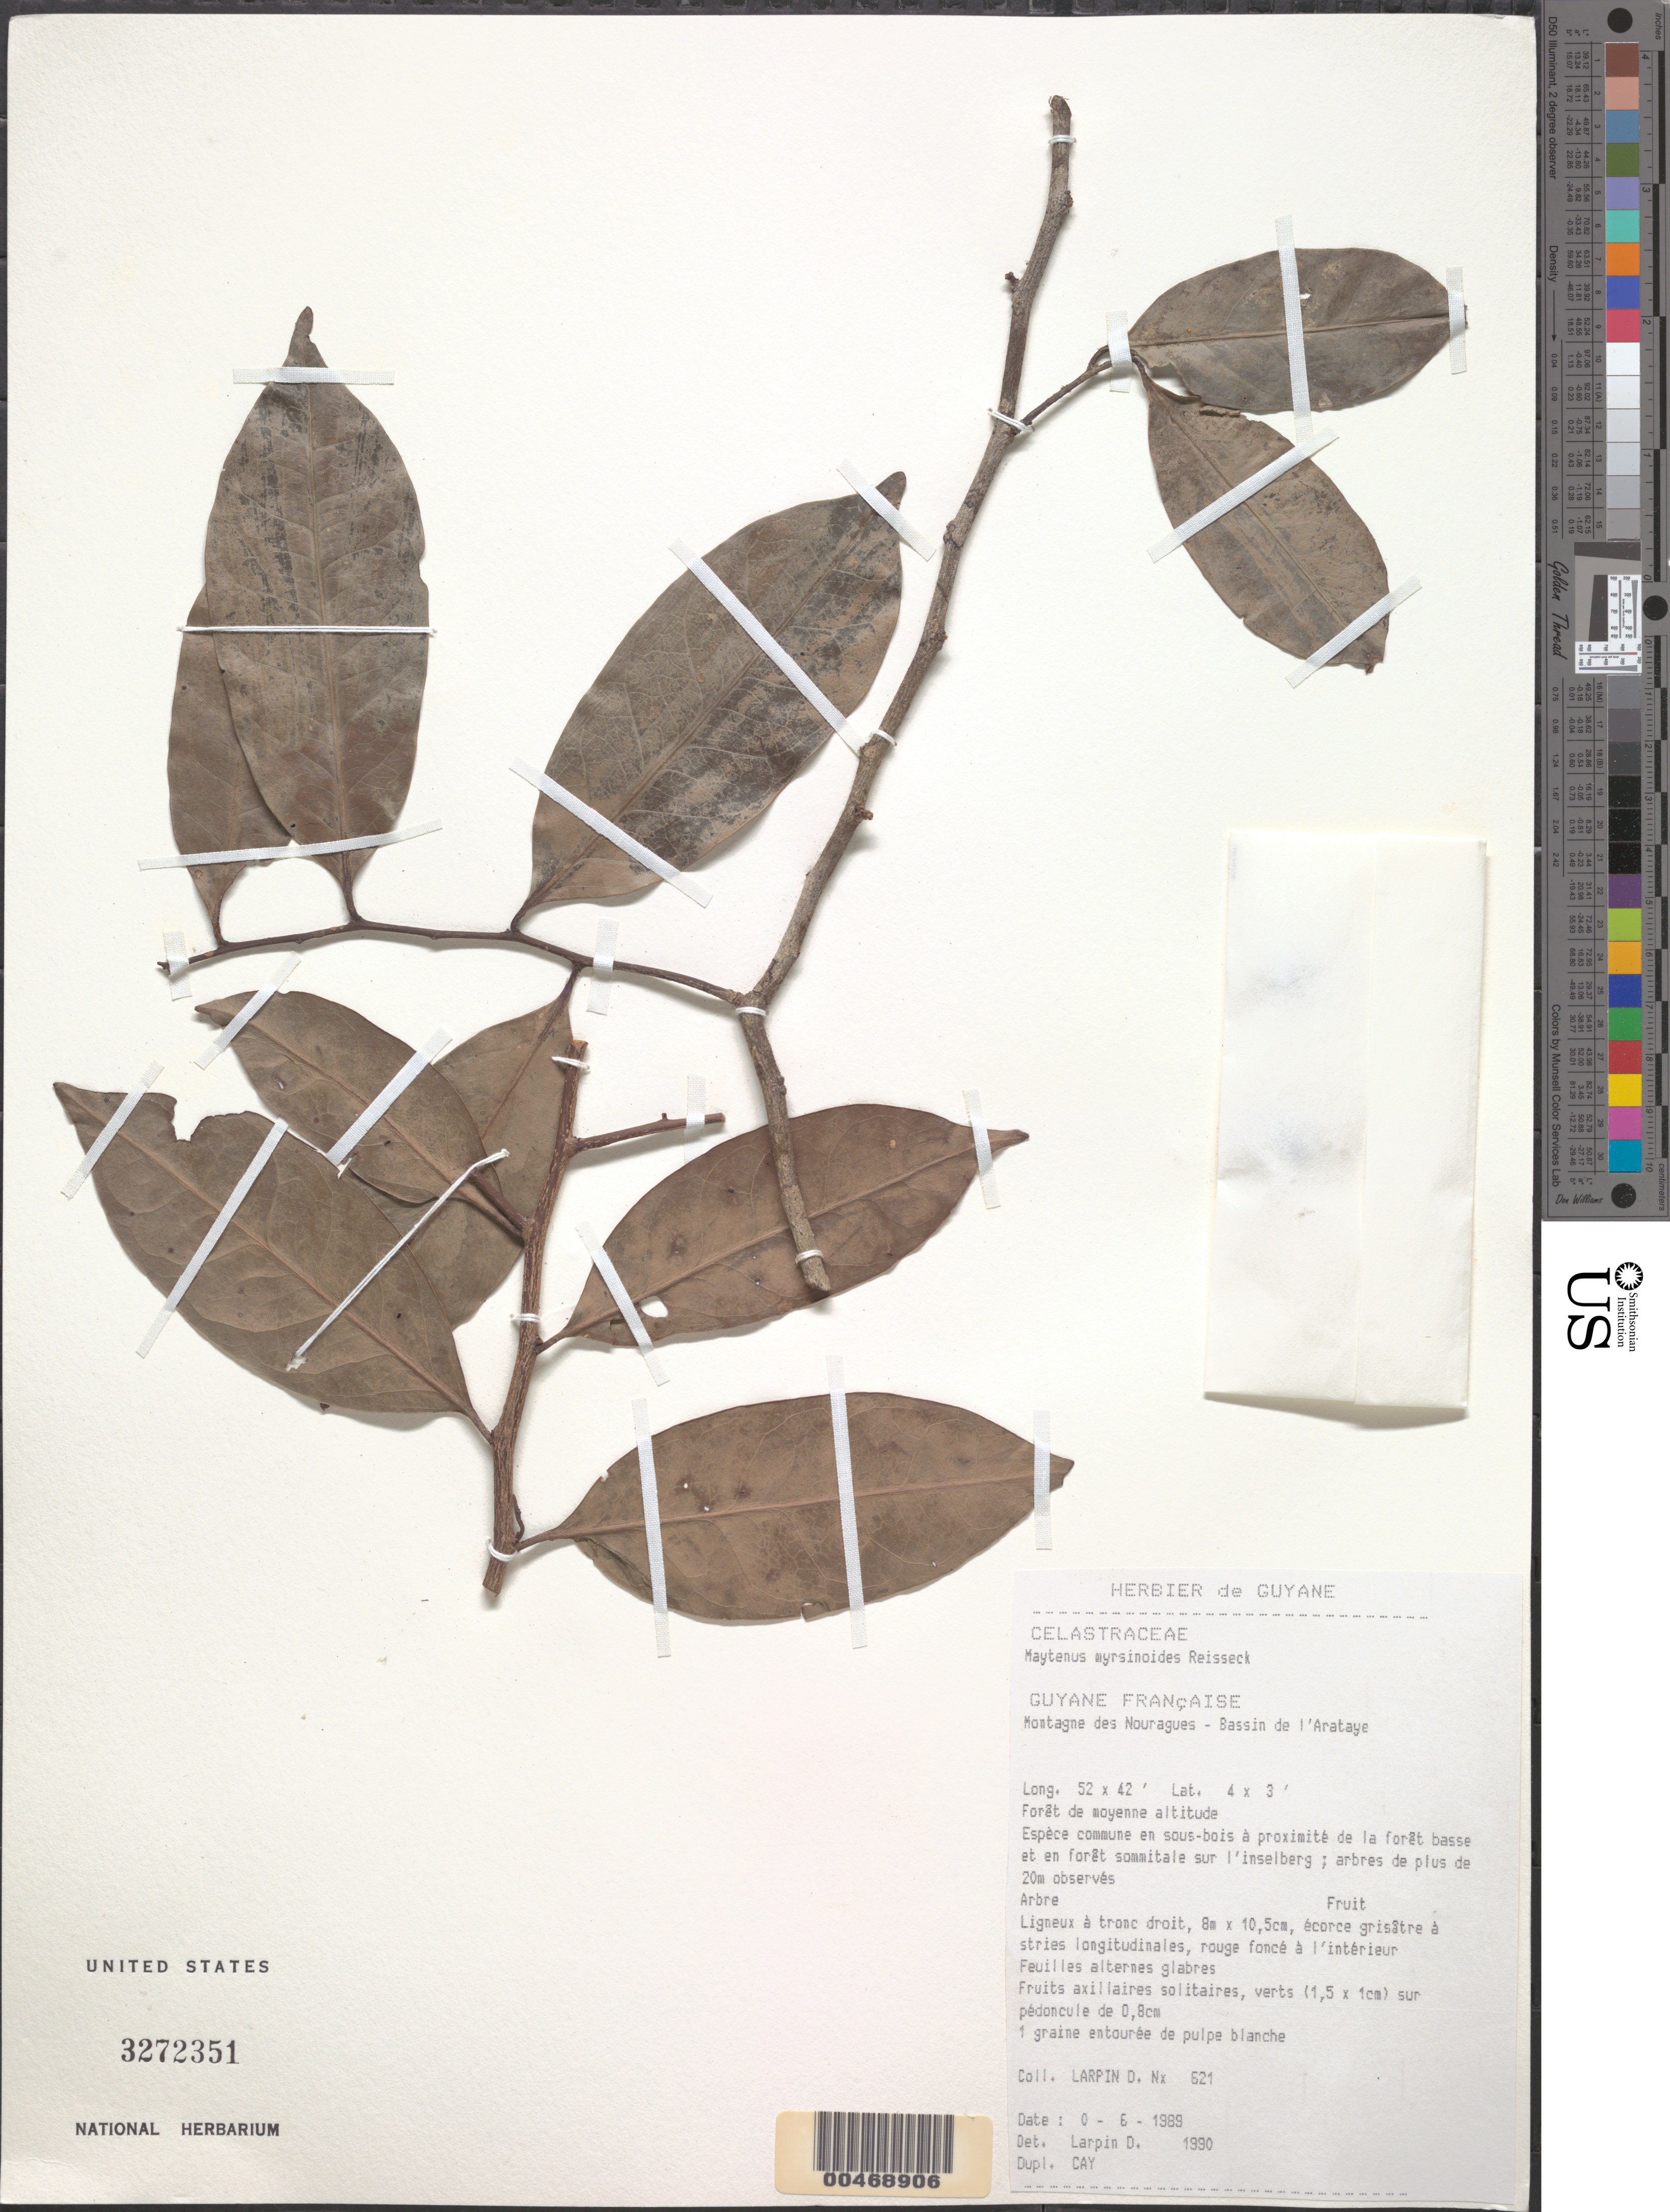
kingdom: Plantae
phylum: Tracheophyta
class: Magnoliopsida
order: Celastrales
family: Celastraceae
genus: Maytenus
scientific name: Maytenus myrsinoides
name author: Reissek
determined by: Larpin, D.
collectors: D. Larpin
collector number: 621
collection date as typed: Jun-89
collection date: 1989-06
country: French Guiana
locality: Station des Nouragues, Bassin de l'Approuague, Arataye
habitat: Middle altitude forest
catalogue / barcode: US 3272351